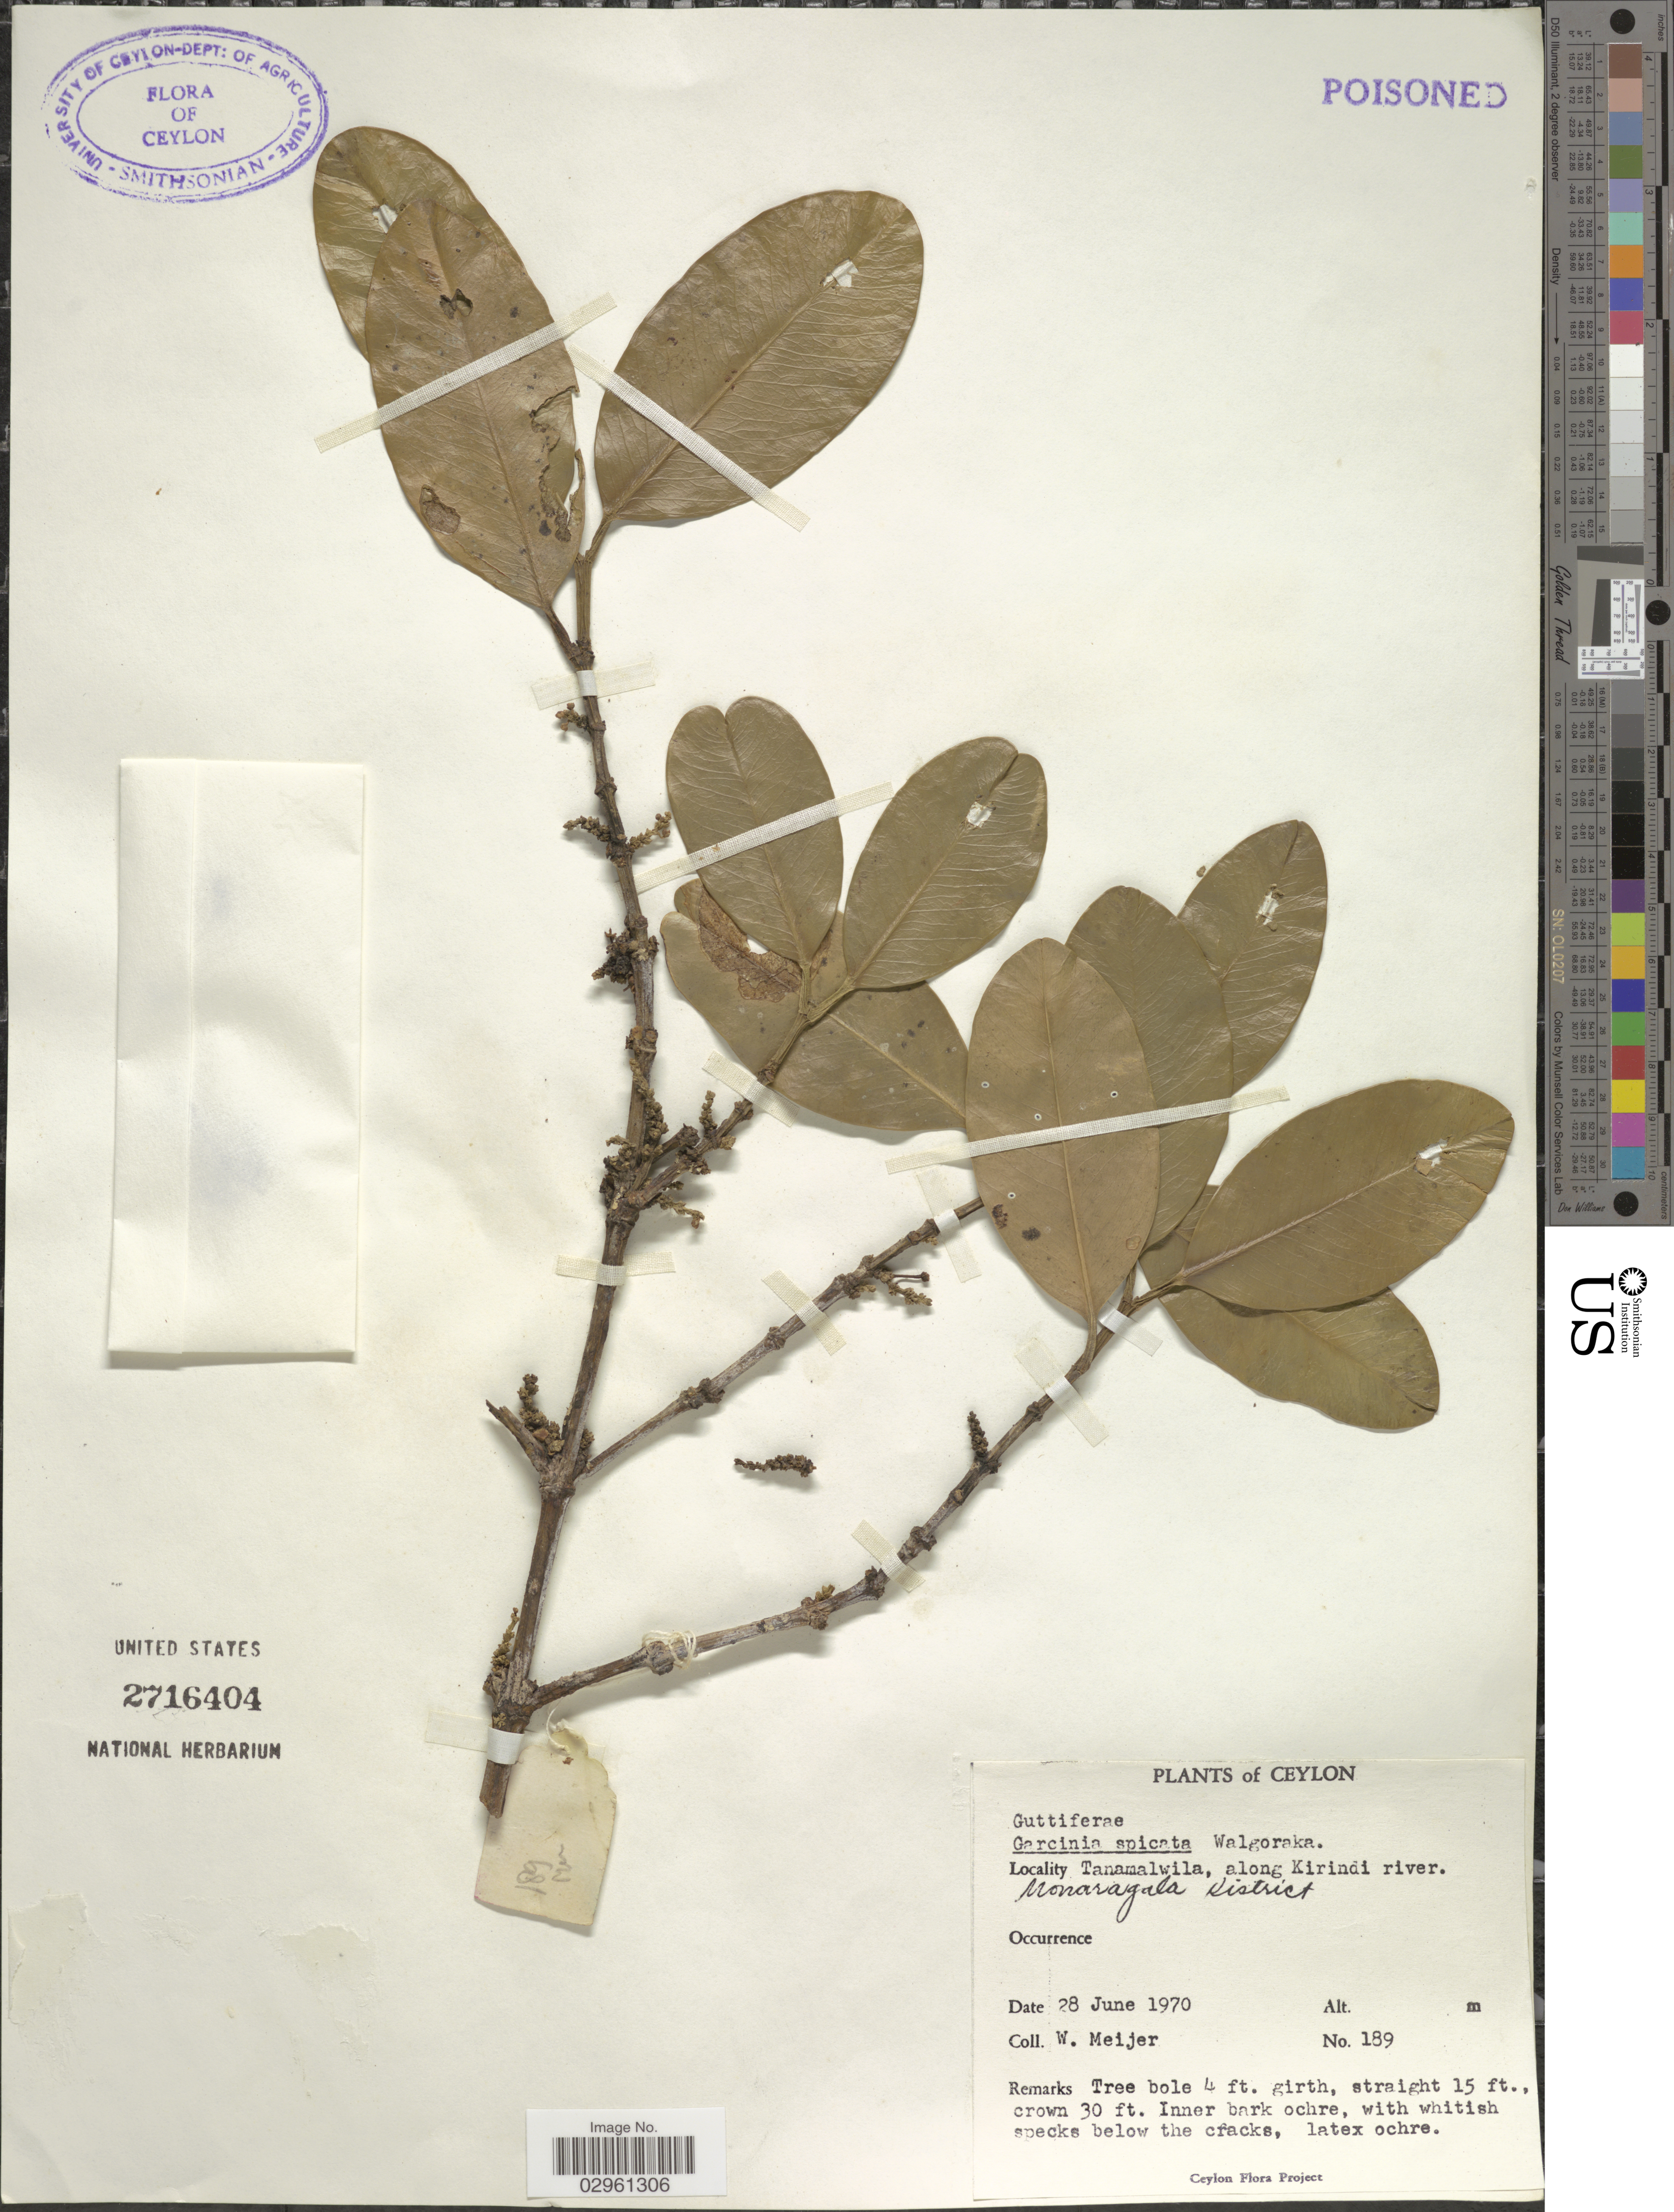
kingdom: Plantae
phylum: Tracheophyta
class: Magnoliopsida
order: Malpighiales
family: Clusiaceae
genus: Garcinia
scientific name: Garcinia spicata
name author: Hook. f.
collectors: M. Meijer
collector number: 189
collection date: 1970-06-28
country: Sri Lanka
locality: Ceylon. Tanamalwila, along Kirindi river. Monaragala District.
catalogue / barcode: US 2716404